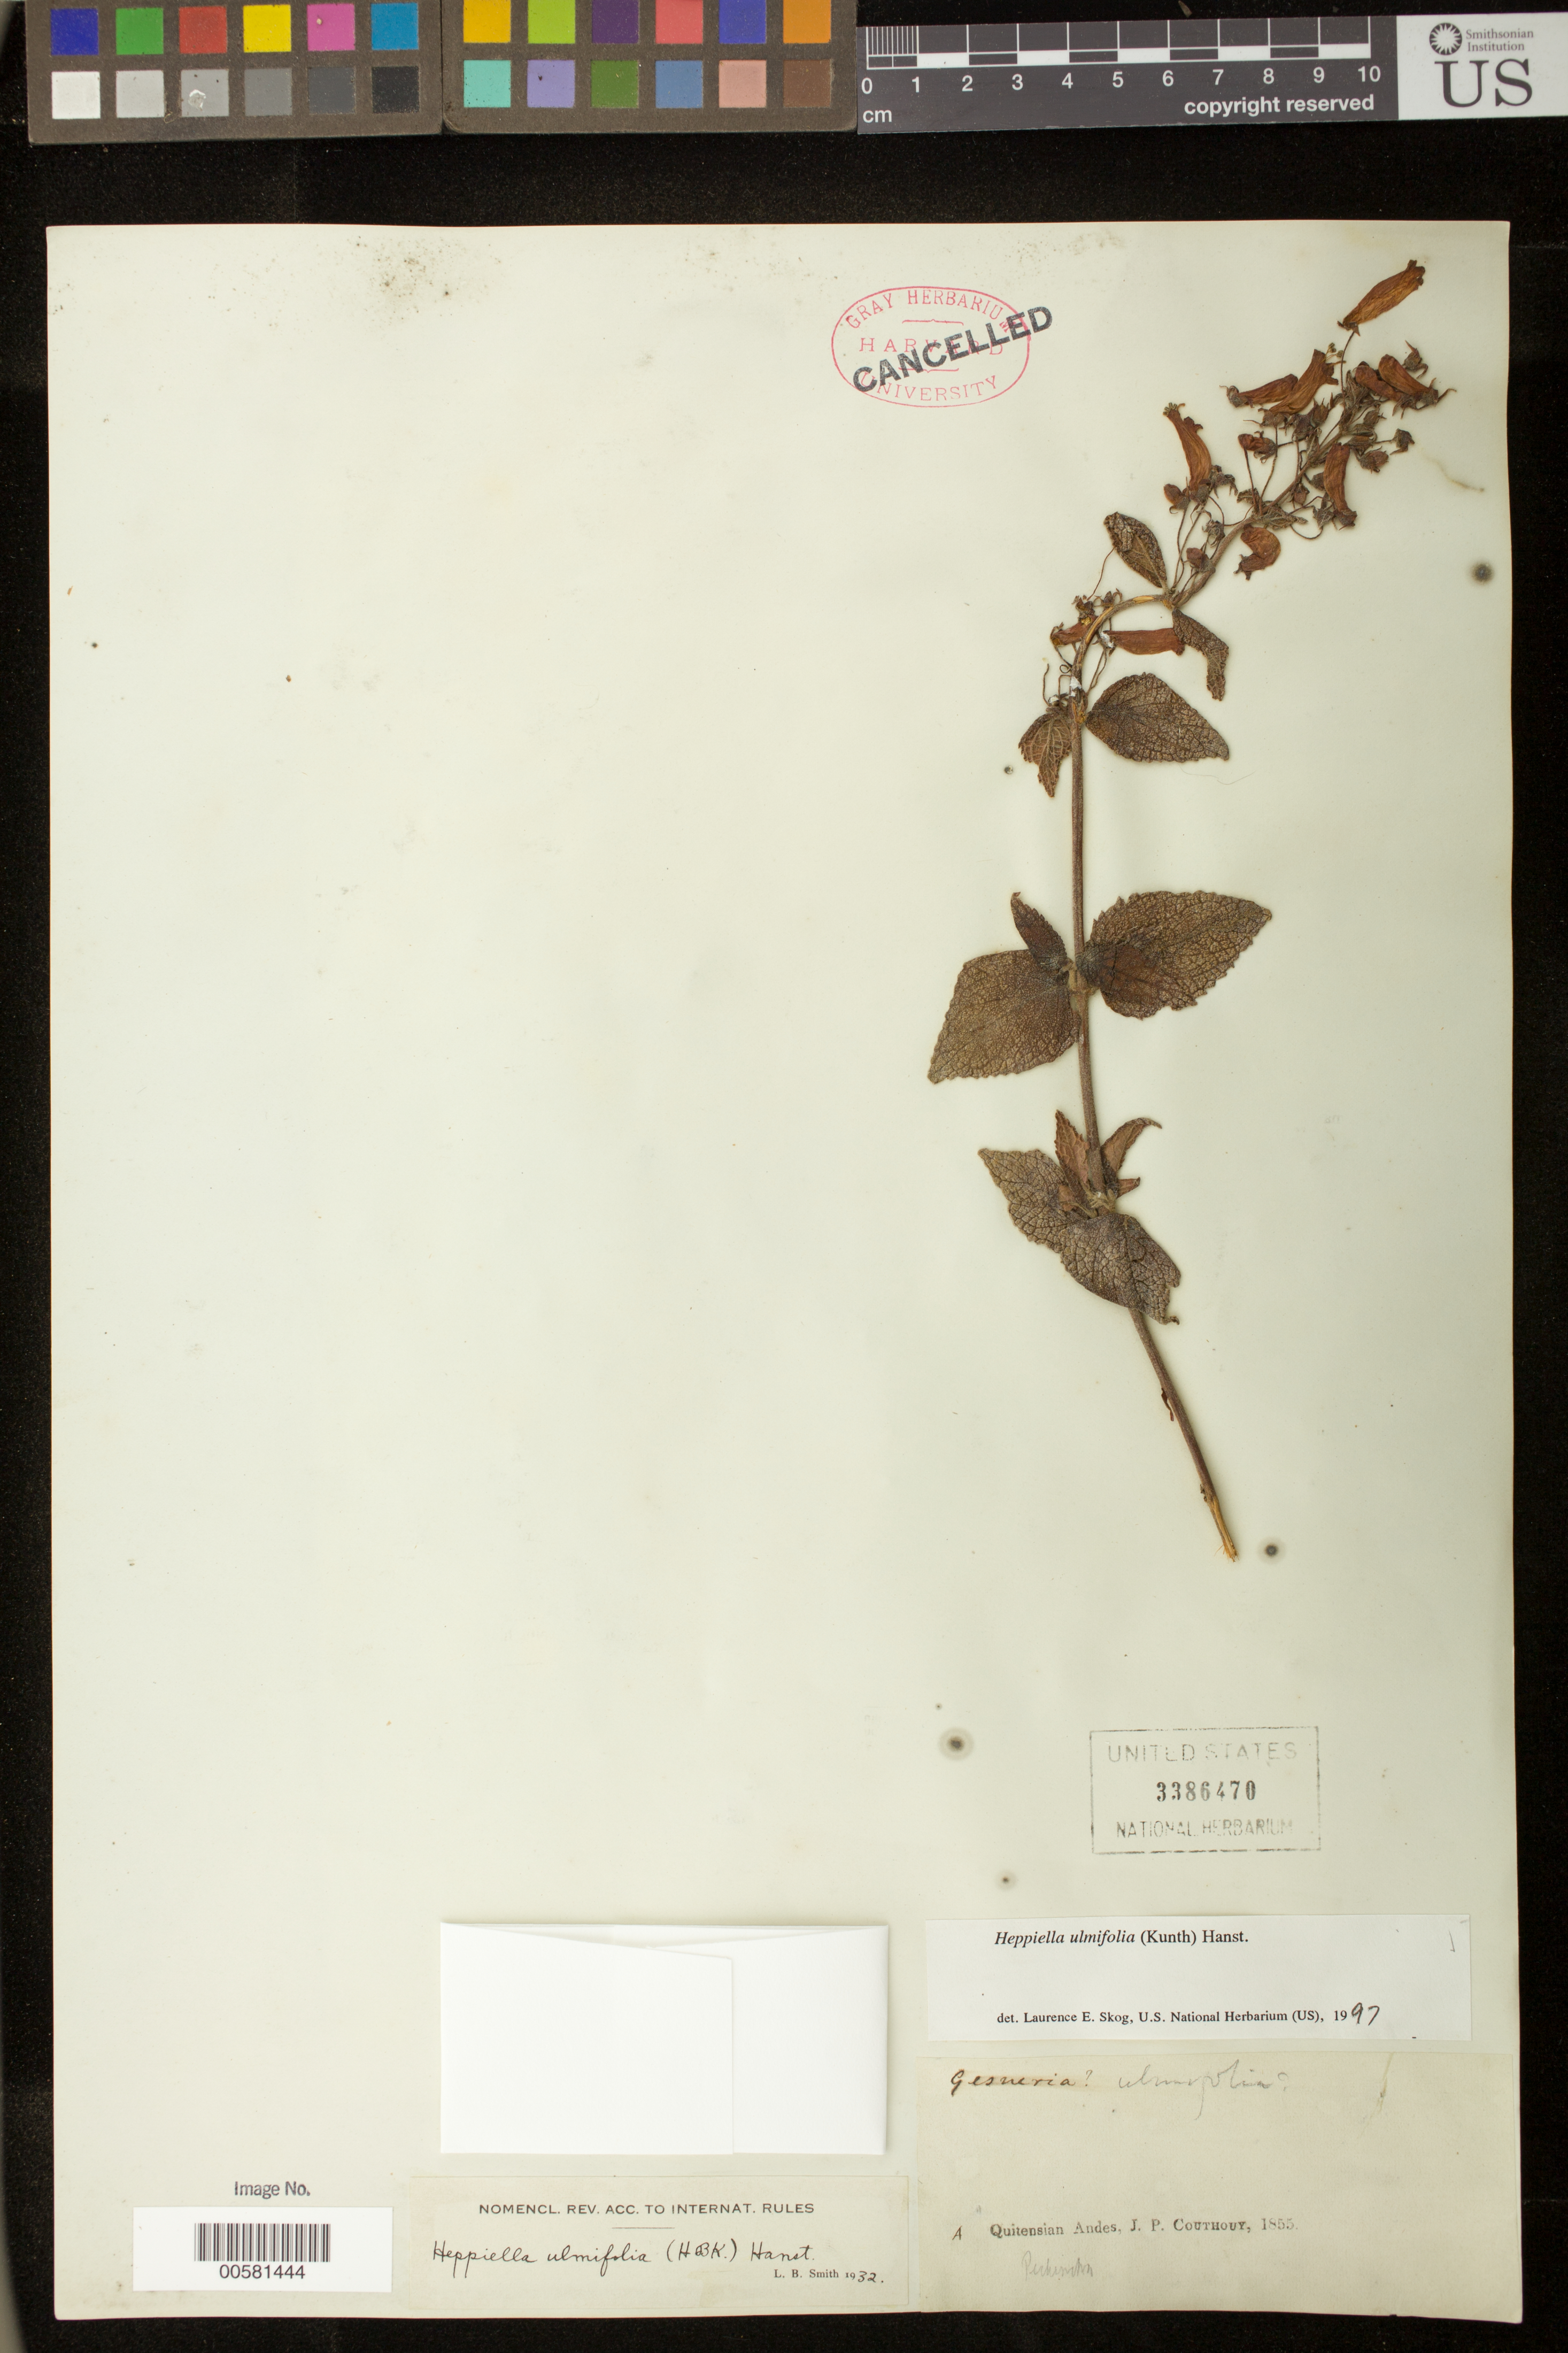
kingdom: Plantae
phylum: Tracheophyta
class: Magnoliopsida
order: Lamiales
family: Gesneriaceae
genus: Heppiella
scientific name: Heppiella ulmifolia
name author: (Kunth) Hanst.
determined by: Skog, Laurence E.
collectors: J. Couthouy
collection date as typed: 1855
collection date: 1855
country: Ecuador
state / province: Pichincha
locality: Quitensian Andes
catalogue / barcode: US 3386470